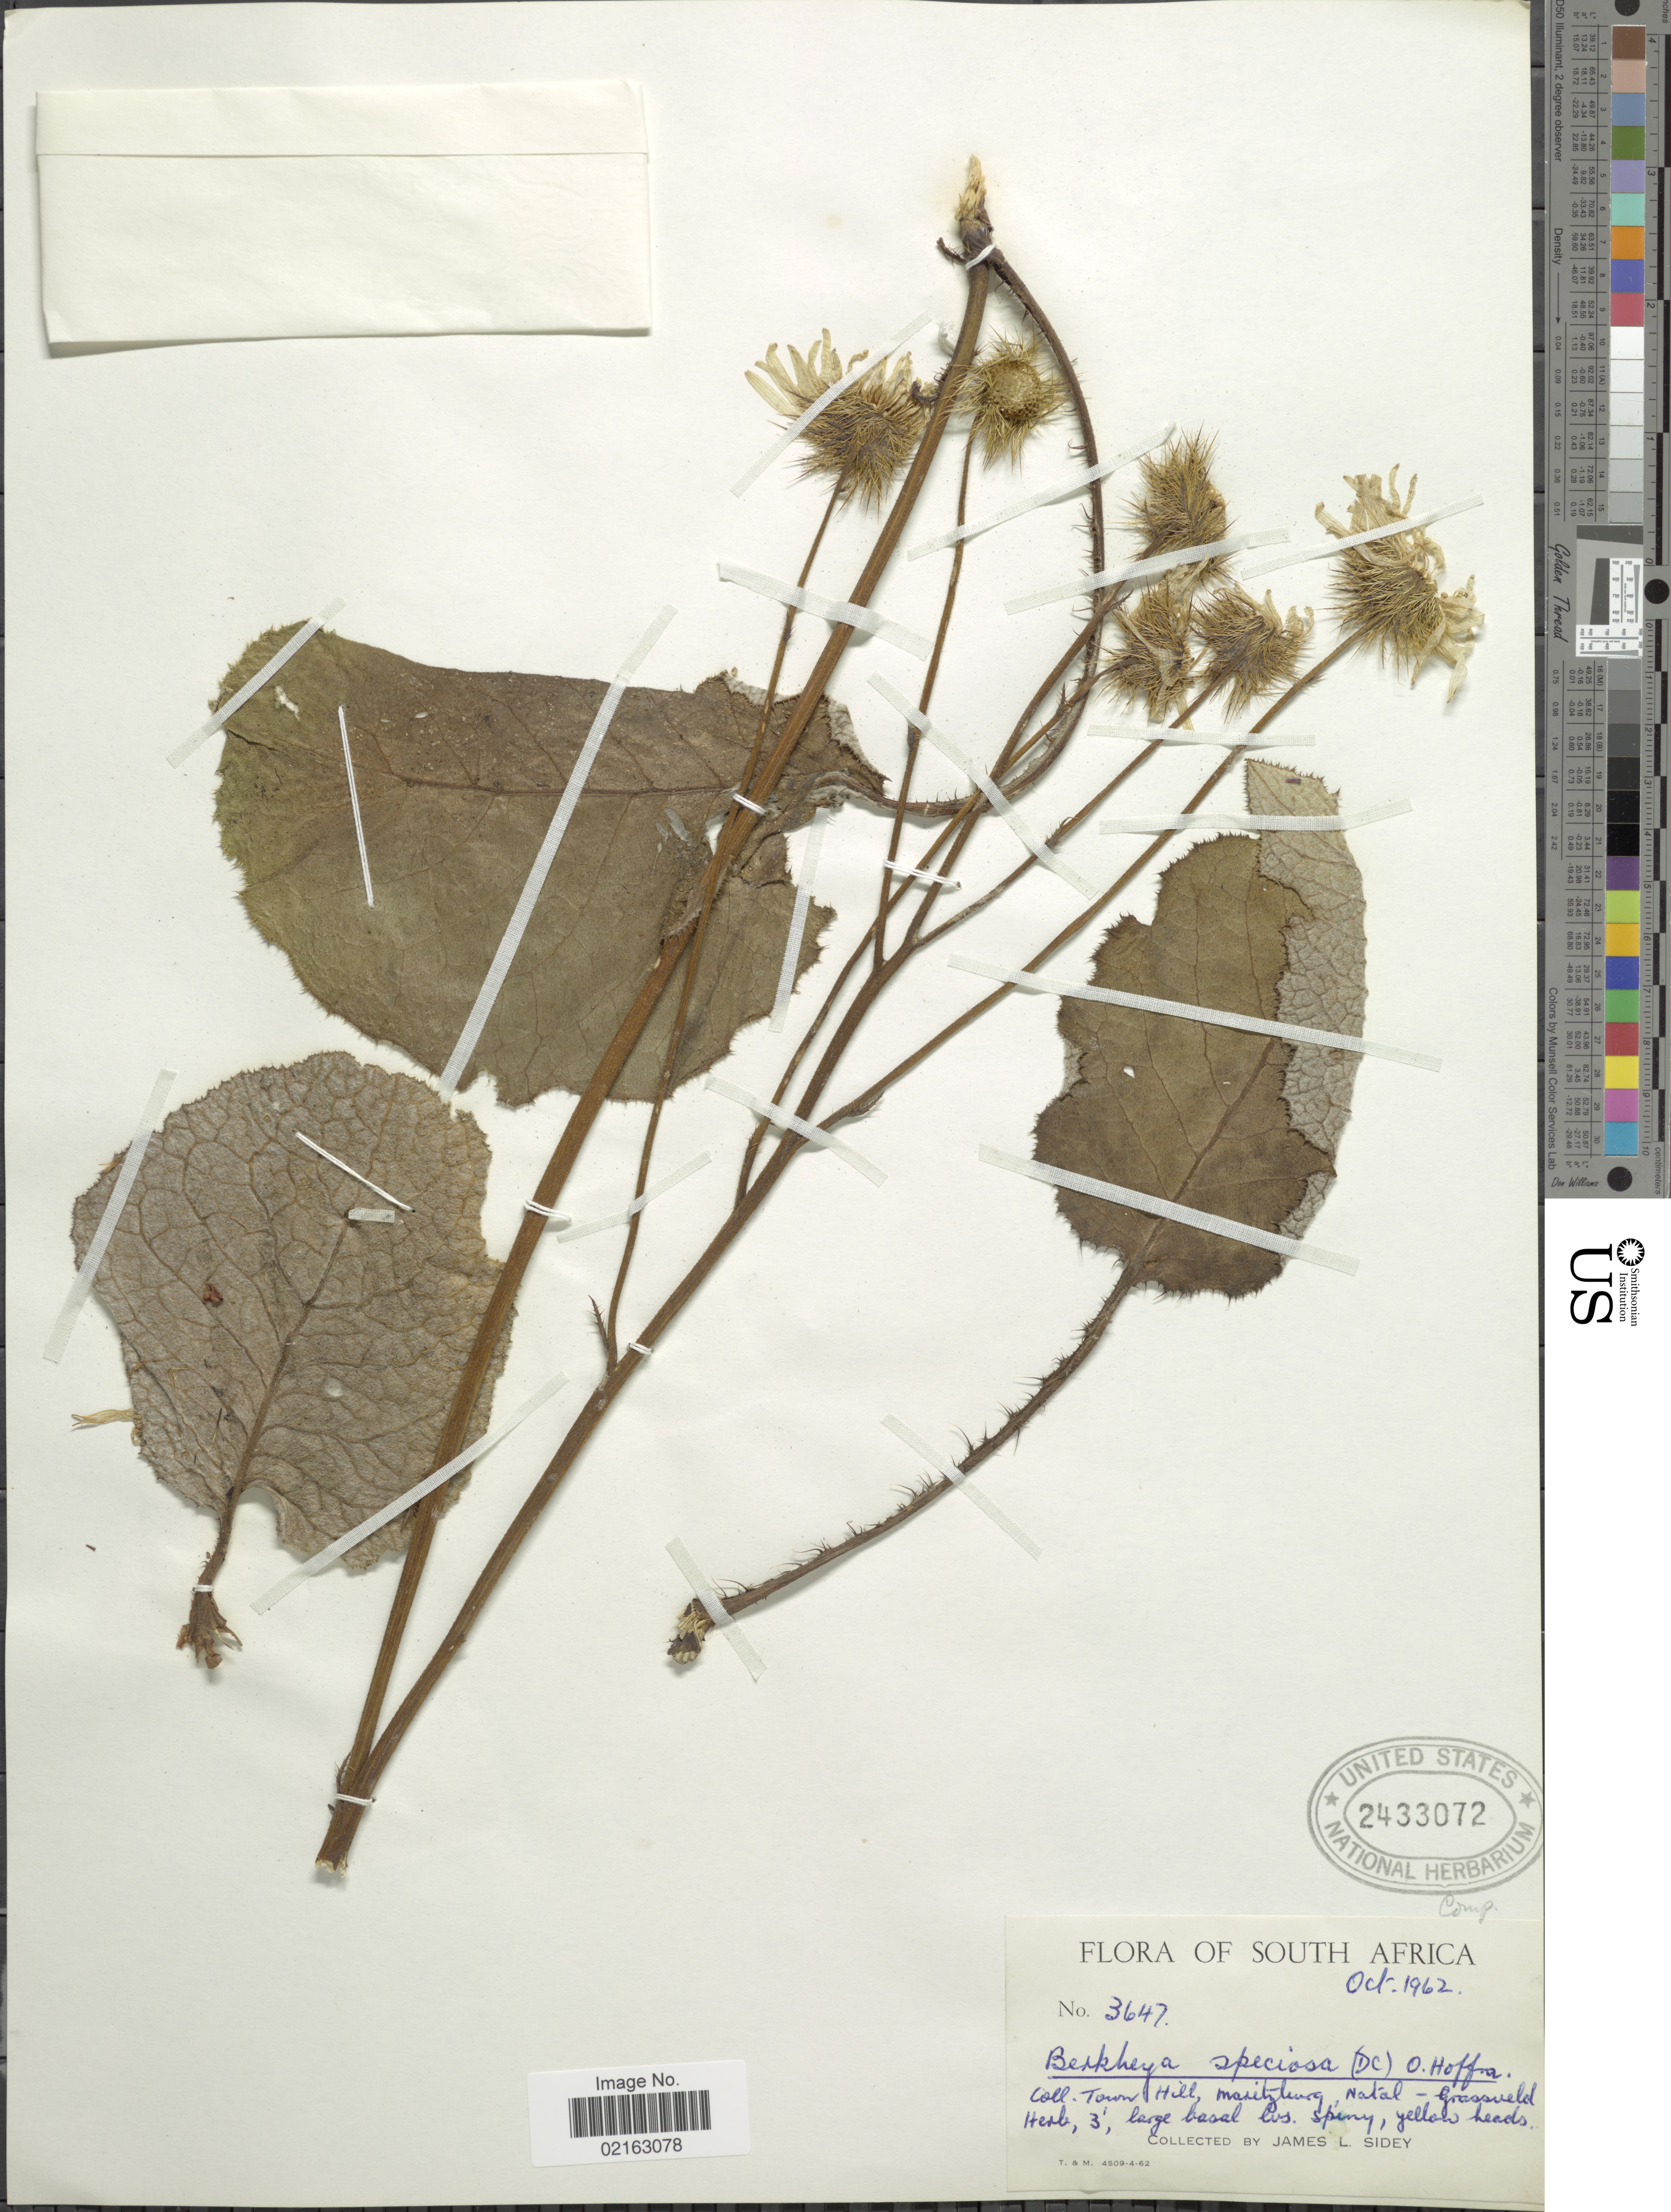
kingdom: Plantae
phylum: Tracheophyta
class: Magnoliopsida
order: Asterales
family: Asteraceae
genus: Berkheya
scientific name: Berkheya speciosa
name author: (DC.) O. Hoffm.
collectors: J. L. Sidey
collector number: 3647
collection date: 1962-10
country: South Africa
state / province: KwaZulu-Natal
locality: Town Hill, Maritzburg, Natal.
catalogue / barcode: US 2433072